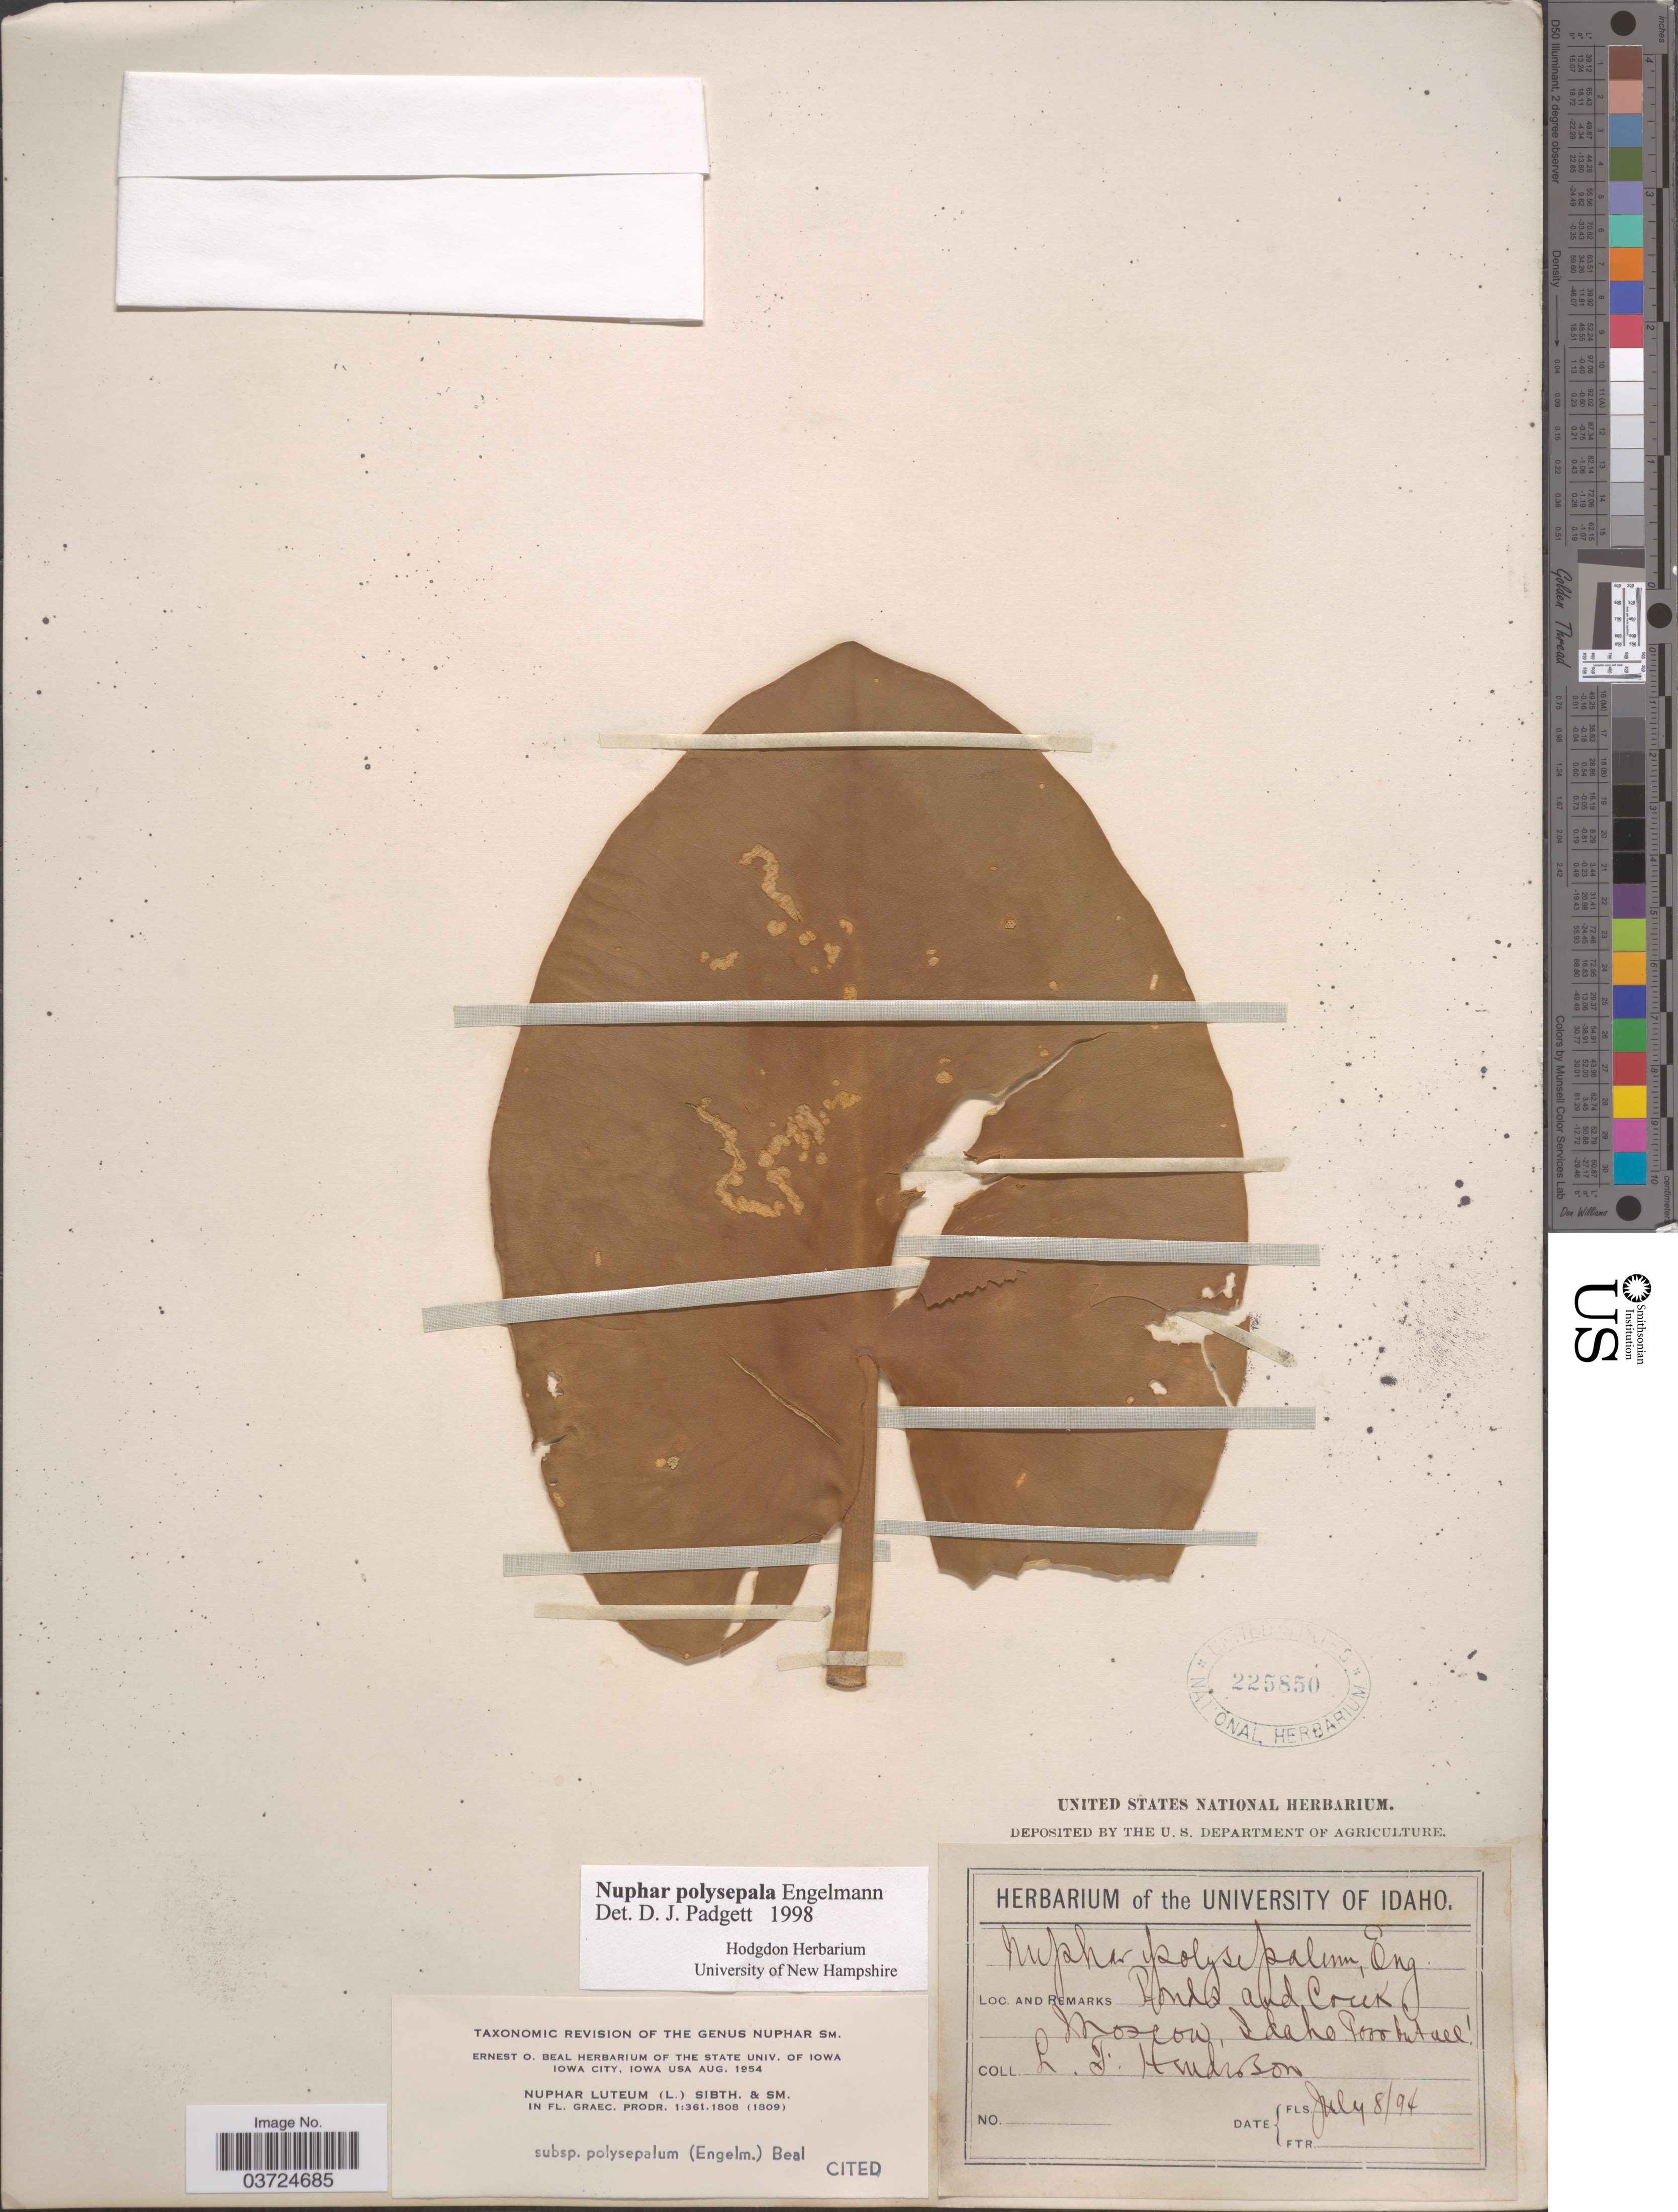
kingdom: Plantae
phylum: Tracheophyta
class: Magnoliopsida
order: Nymphaeales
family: Nymphaeaceae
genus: Nuphar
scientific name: Nuphar polysepala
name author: Englem.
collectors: L. Henderson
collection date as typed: Transcribed d/m/y: 8/7/94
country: United States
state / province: Idaho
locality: Ponds and Creek. Moscow.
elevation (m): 2743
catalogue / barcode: US 225850